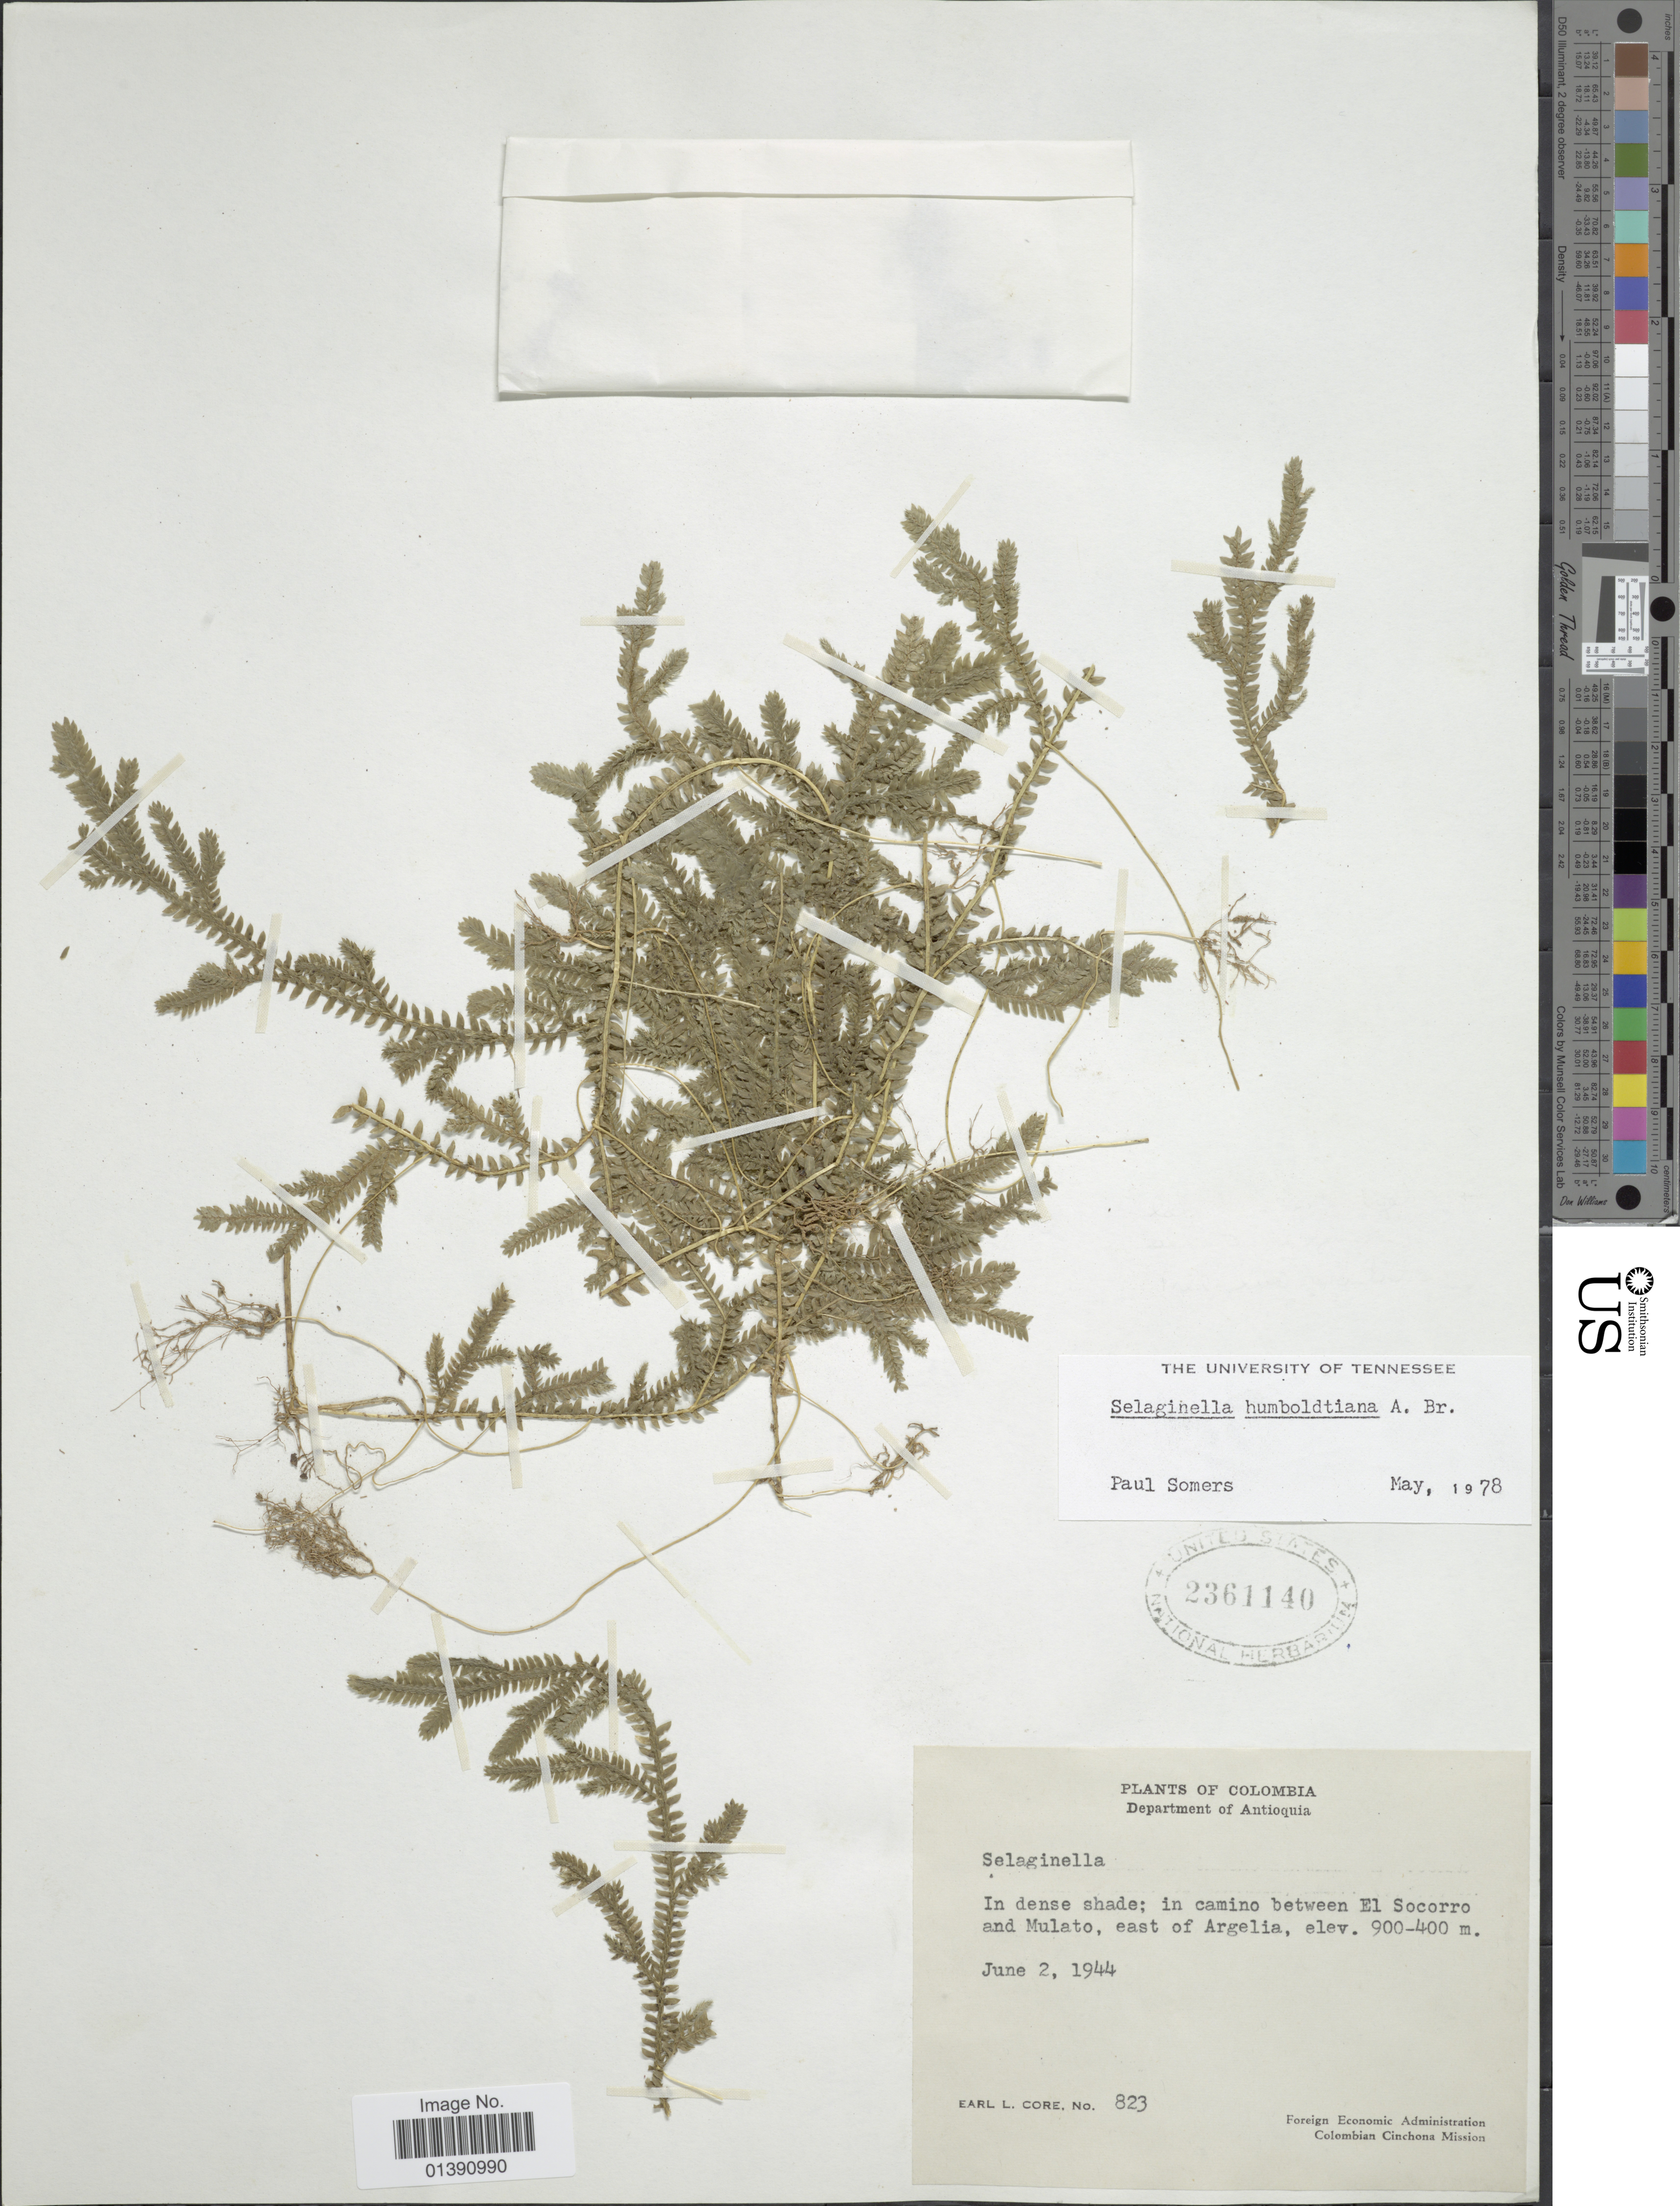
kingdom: Plantae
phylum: Tracheophyta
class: Lycopodiopsida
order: Selaginellales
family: Selaginellaceae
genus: Selaginella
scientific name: Selaginella humboldtiana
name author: A. Br.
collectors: E. L. Core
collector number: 823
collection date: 1944-06-02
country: Colombia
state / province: Antioquia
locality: In camino between El Socorro and Mulato, east of Argelia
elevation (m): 400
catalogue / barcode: US 2361140